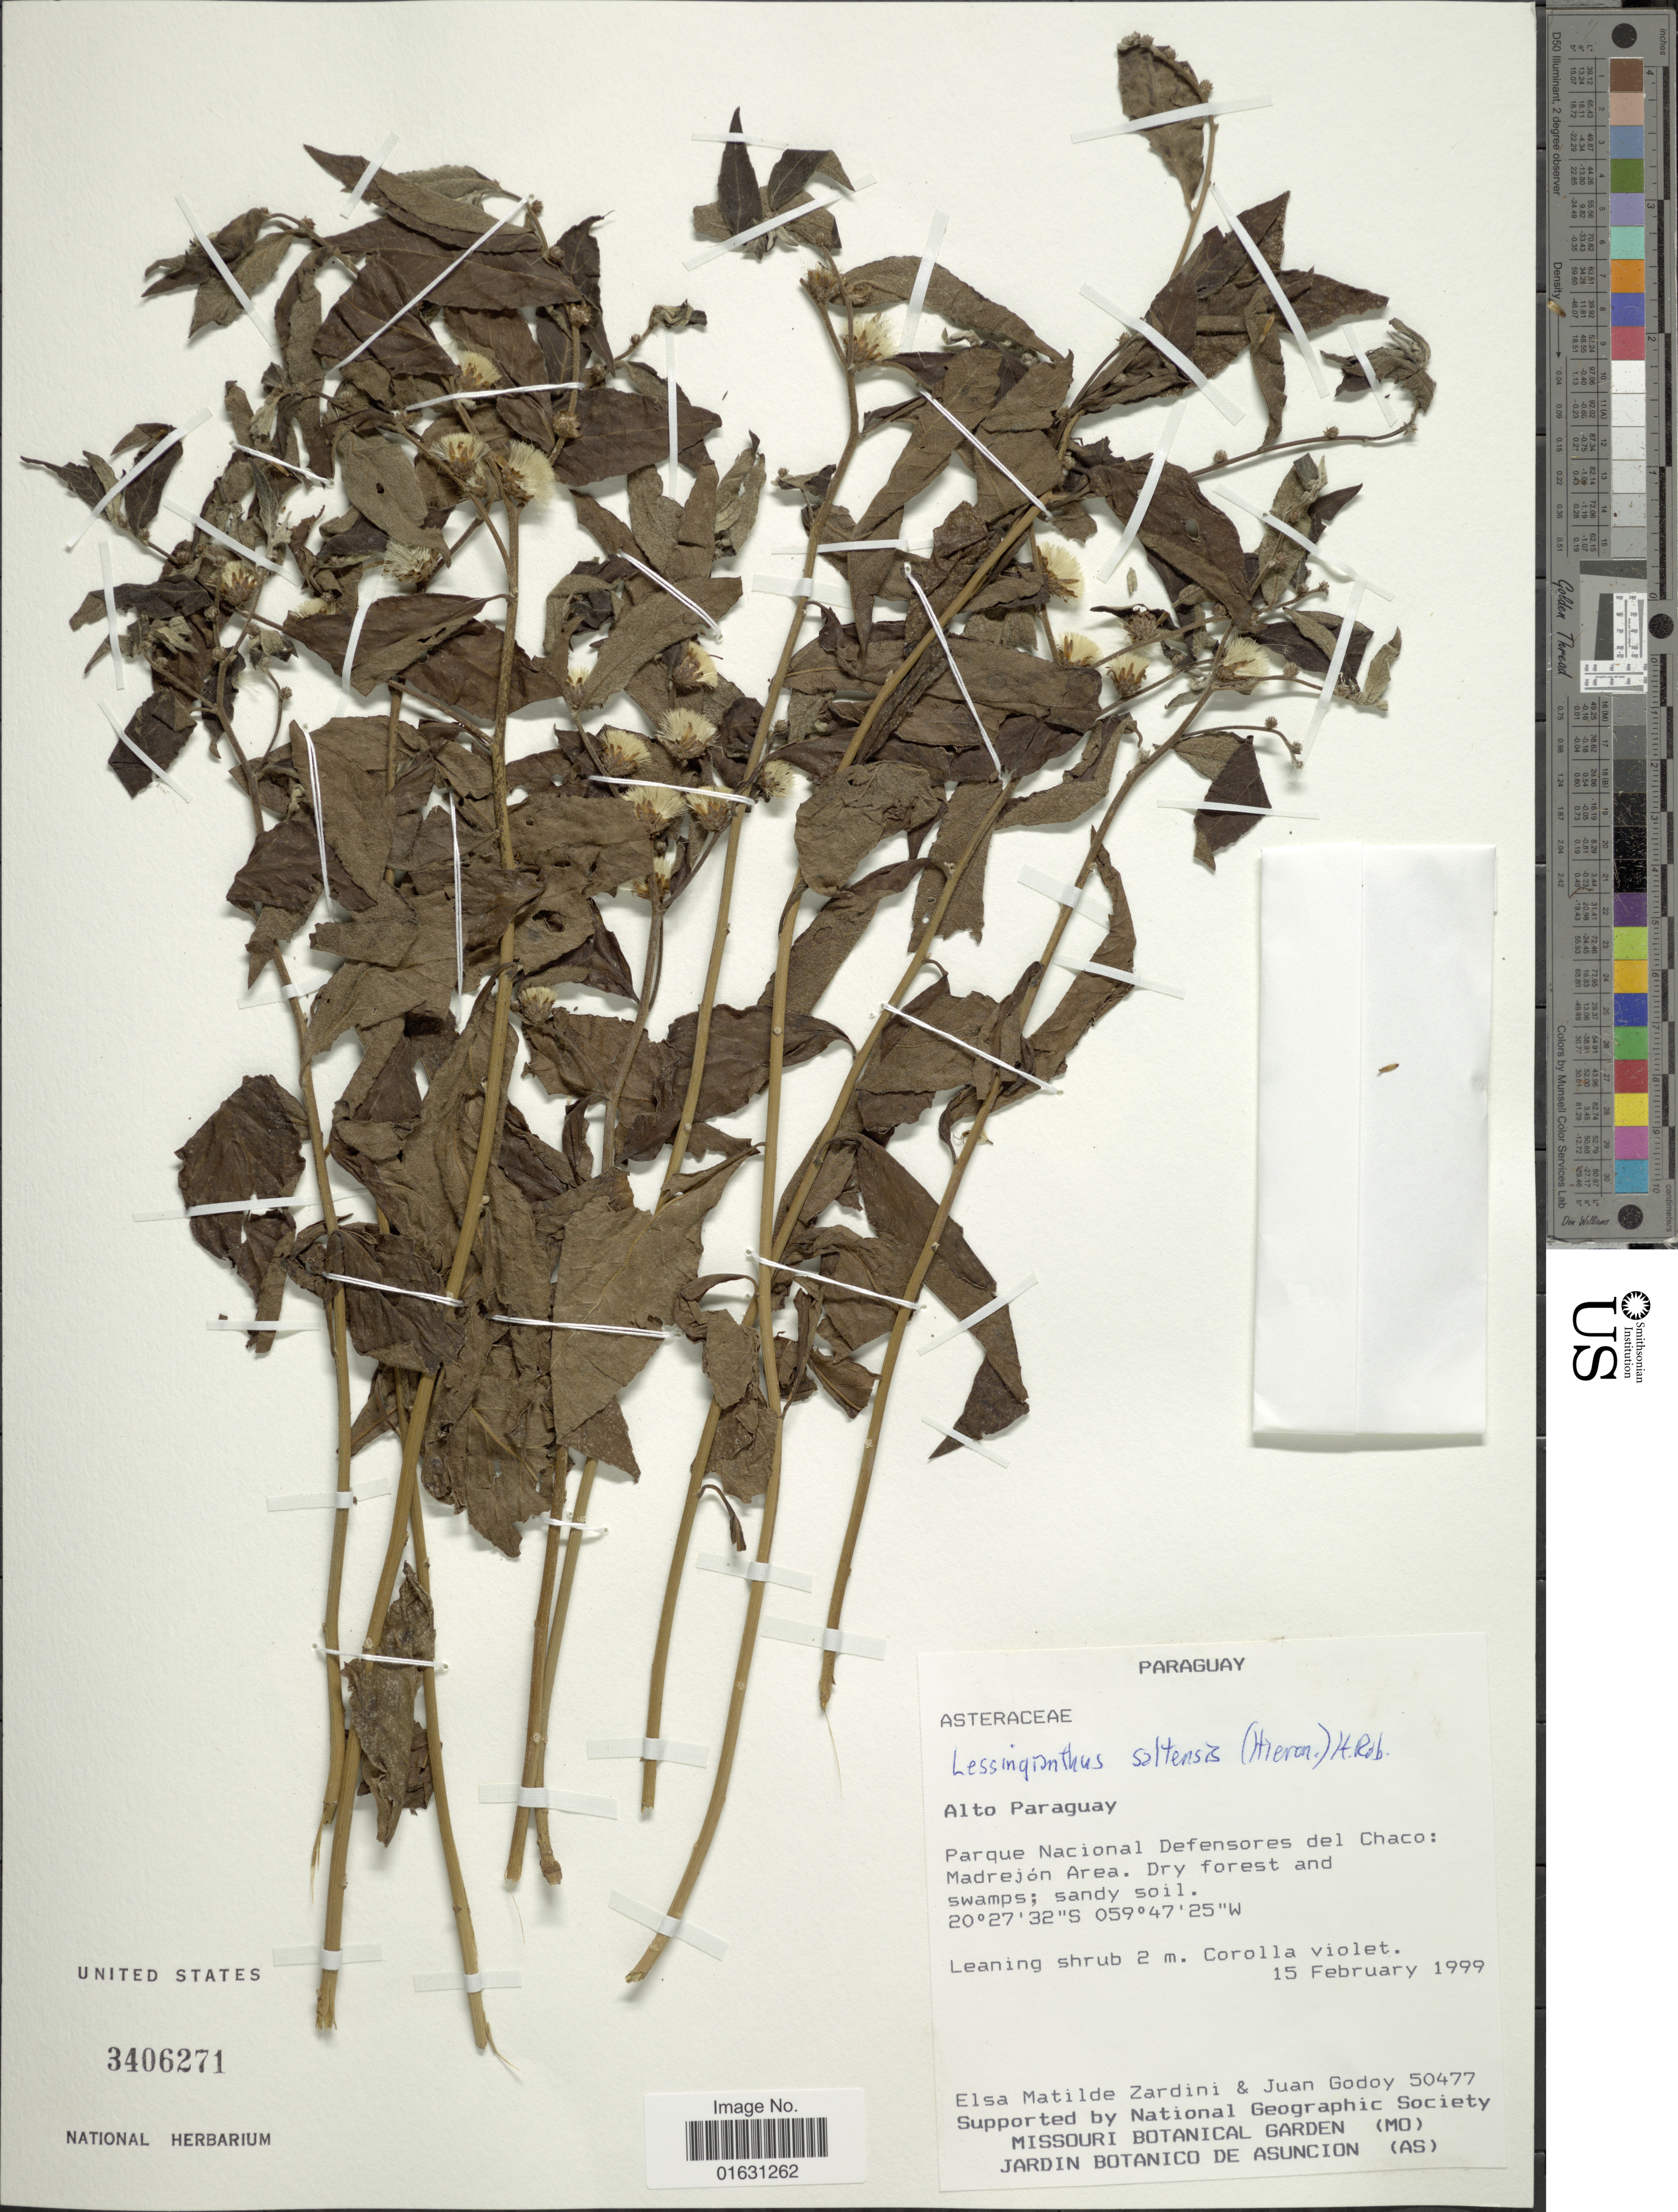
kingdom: Plantae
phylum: Tracheophyta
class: Magnoliopsida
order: Asterales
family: Asteraceae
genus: Lessingianthus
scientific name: Lessingianthus saltensis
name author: (Hieron.) H. Rob.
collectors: E. M. Zardini & J. Godoy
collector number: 50477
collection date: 1999-02-15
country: Paraguay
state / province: Alto Paraguay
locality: Parque Nacional Defensores del Chaco: Madrejon Area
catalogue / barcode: US 3406271